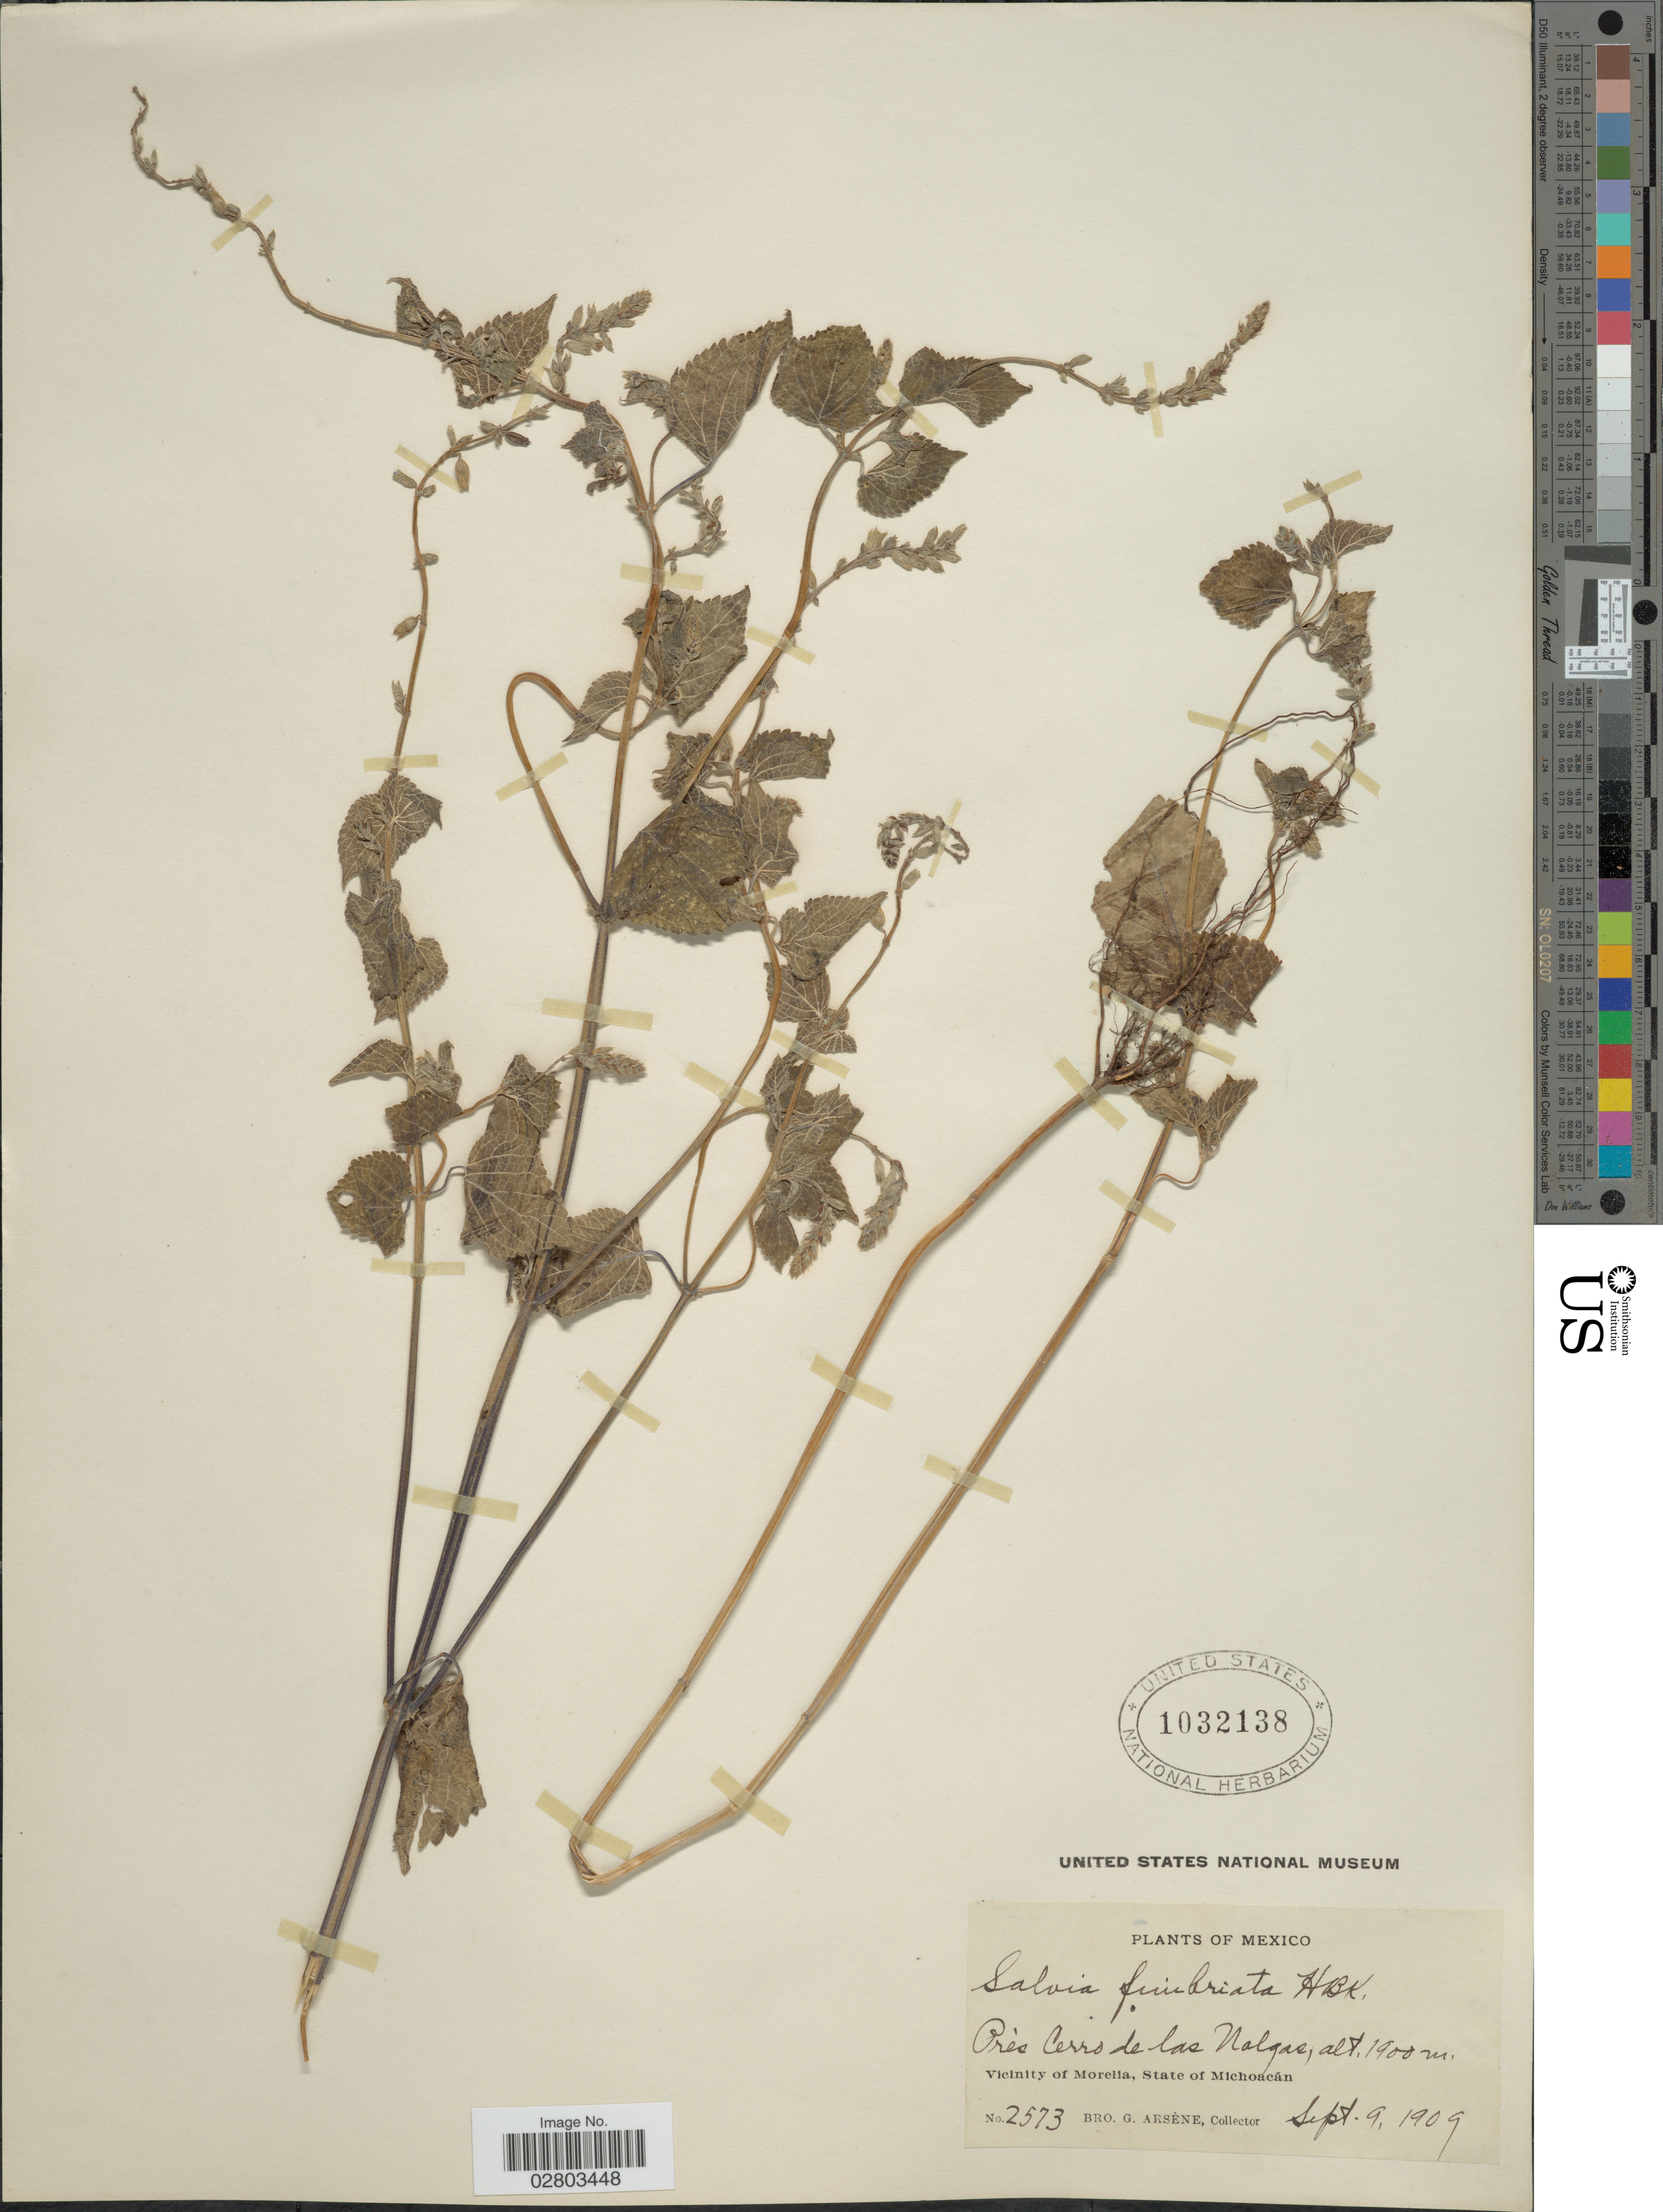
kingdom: Plantae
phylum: Tracheophyta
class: Magnoliopsida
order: Lamiales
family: Lamiaceae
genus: Salvia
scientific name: Salvia tiliifolia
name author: Vahl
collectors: Bro. G. Arsène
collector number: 2573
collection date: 1909-09-09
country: Mexico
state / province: Michoacán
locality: Près Cerro de las Nalgas, Vicinity of Morelia.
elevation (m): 1900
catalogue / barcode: US 1032138